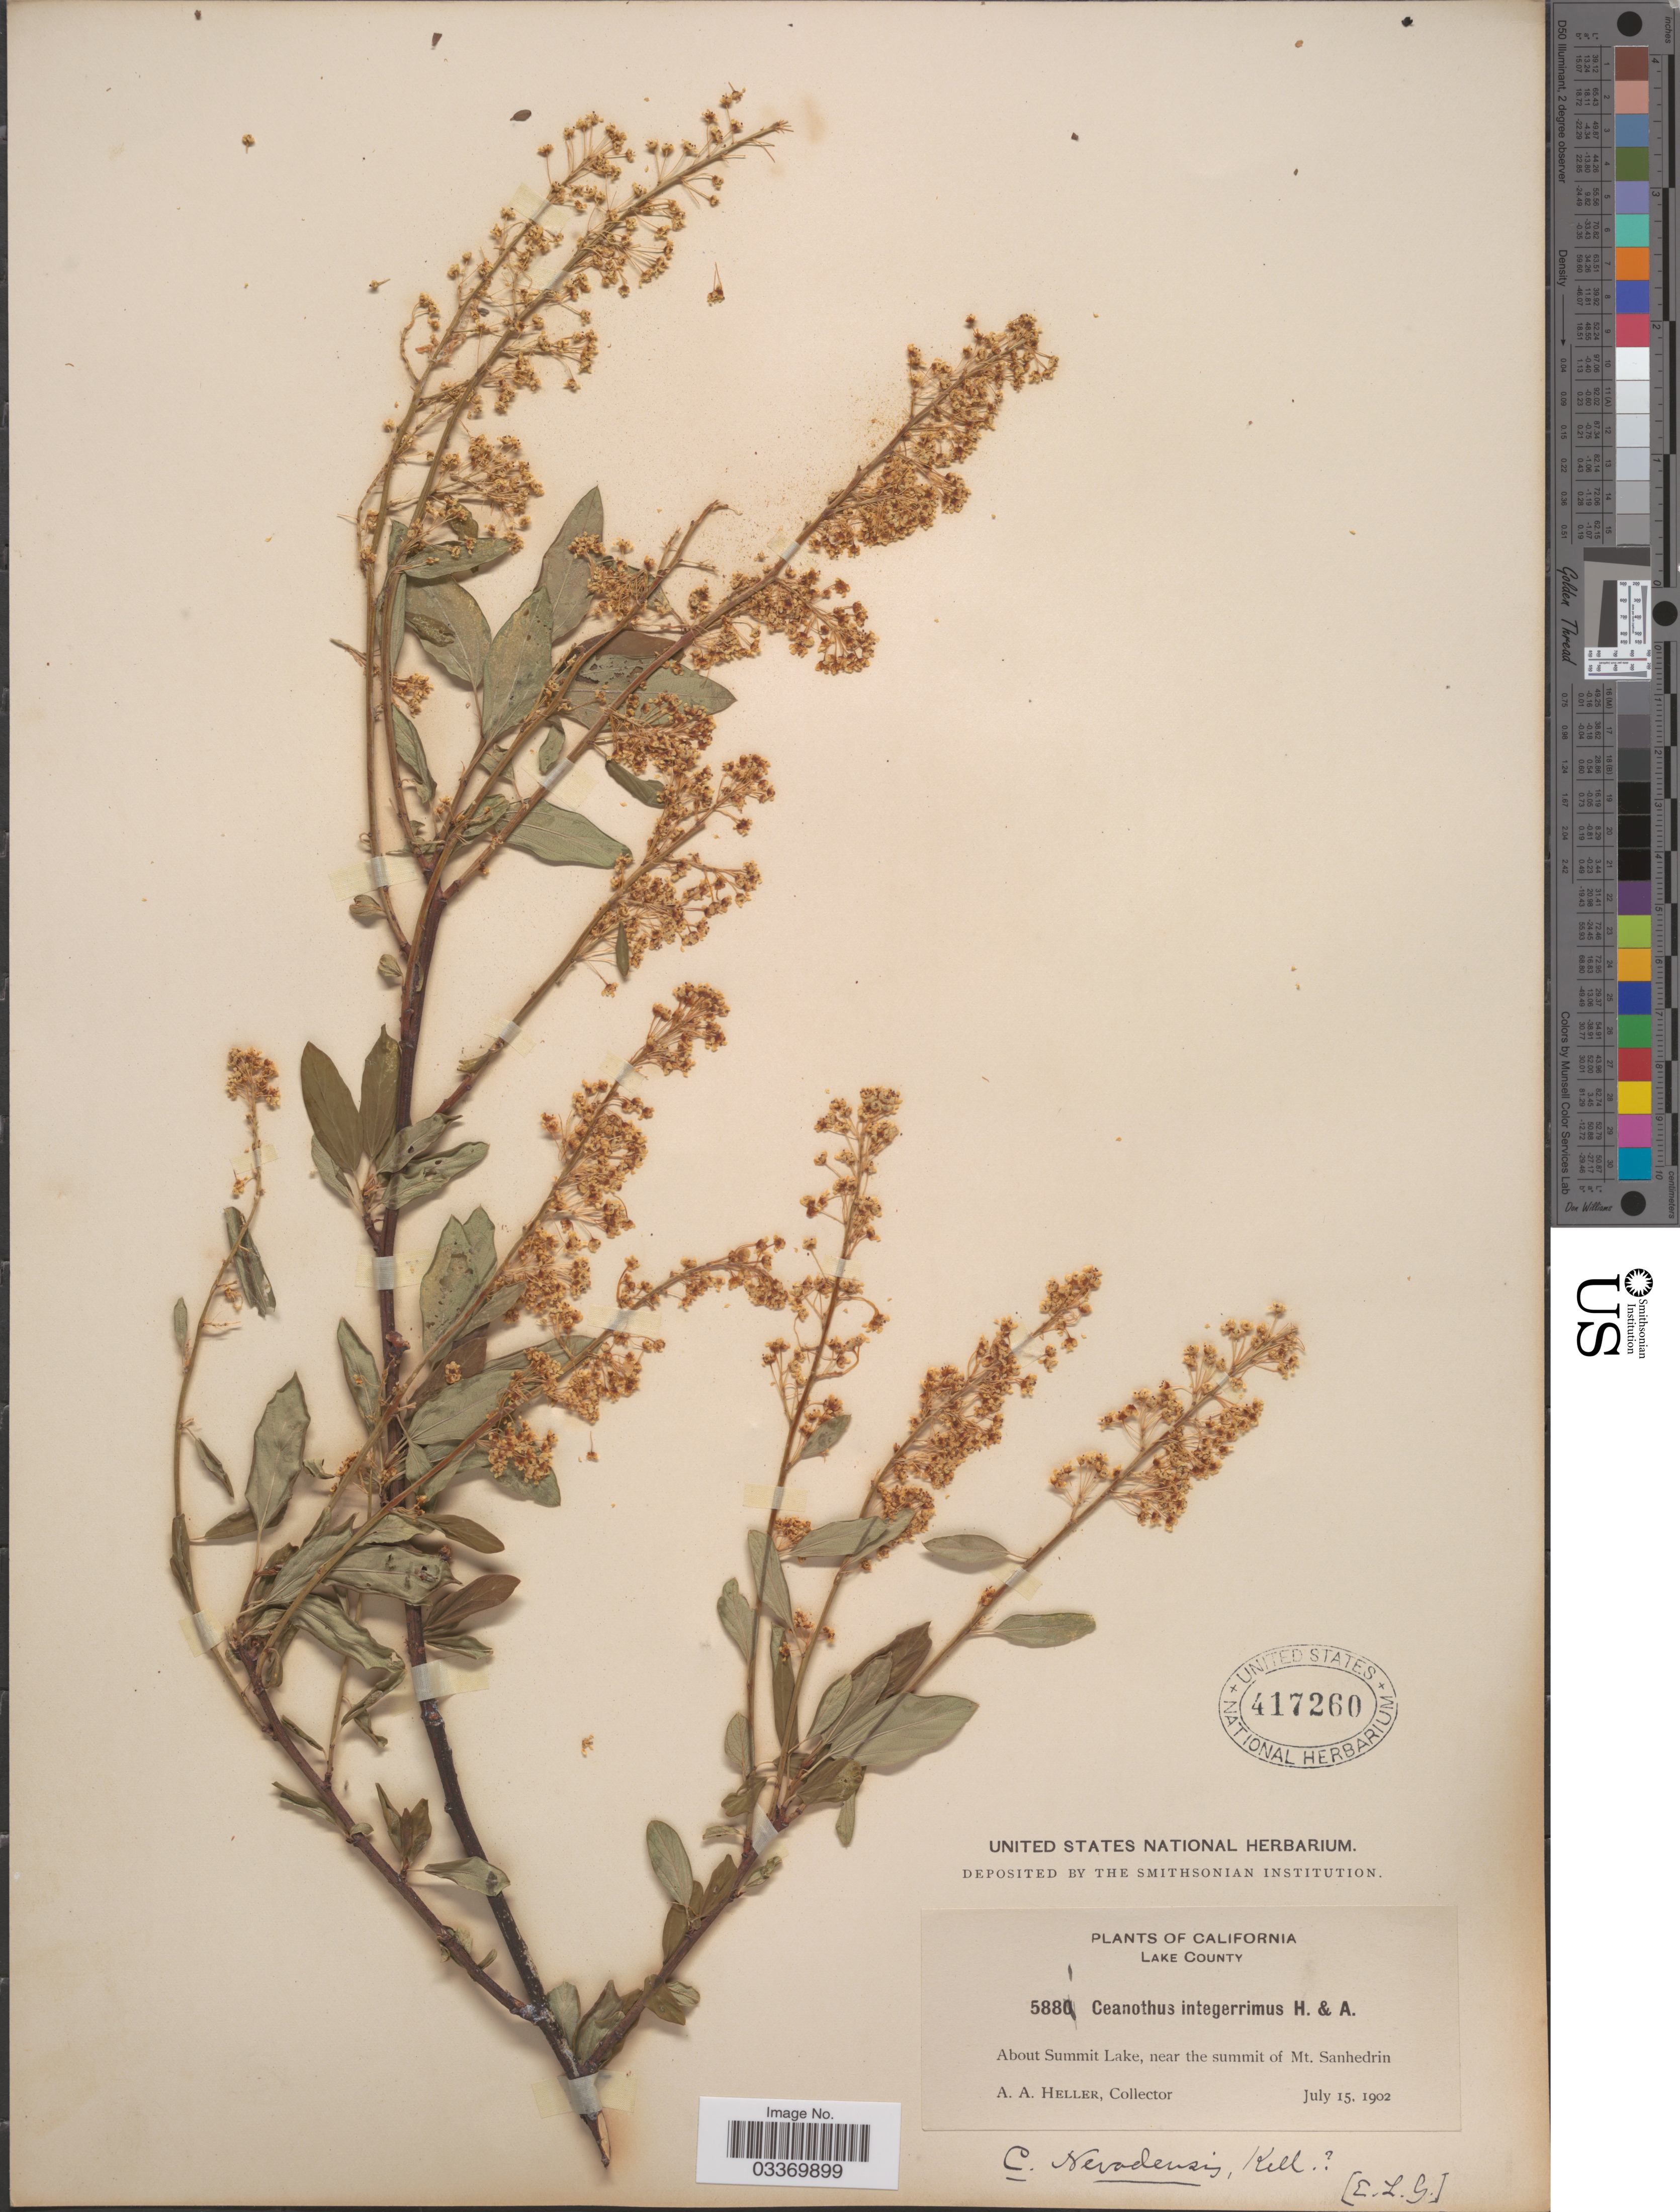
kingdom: Plantae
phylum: Tracheophyta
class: Magnoliopsida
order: Rosales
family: Rhamnaceae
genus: Ceanothus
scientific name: Ceanothus nevadensis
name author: Kellogg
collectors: A. A. Heller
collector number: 5881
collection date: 1902-07-15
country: United States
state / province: California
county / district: Lake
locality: Lake County. About Summit Lake, near the summit of Mt. Sanhedrin.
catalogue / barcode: US 417260